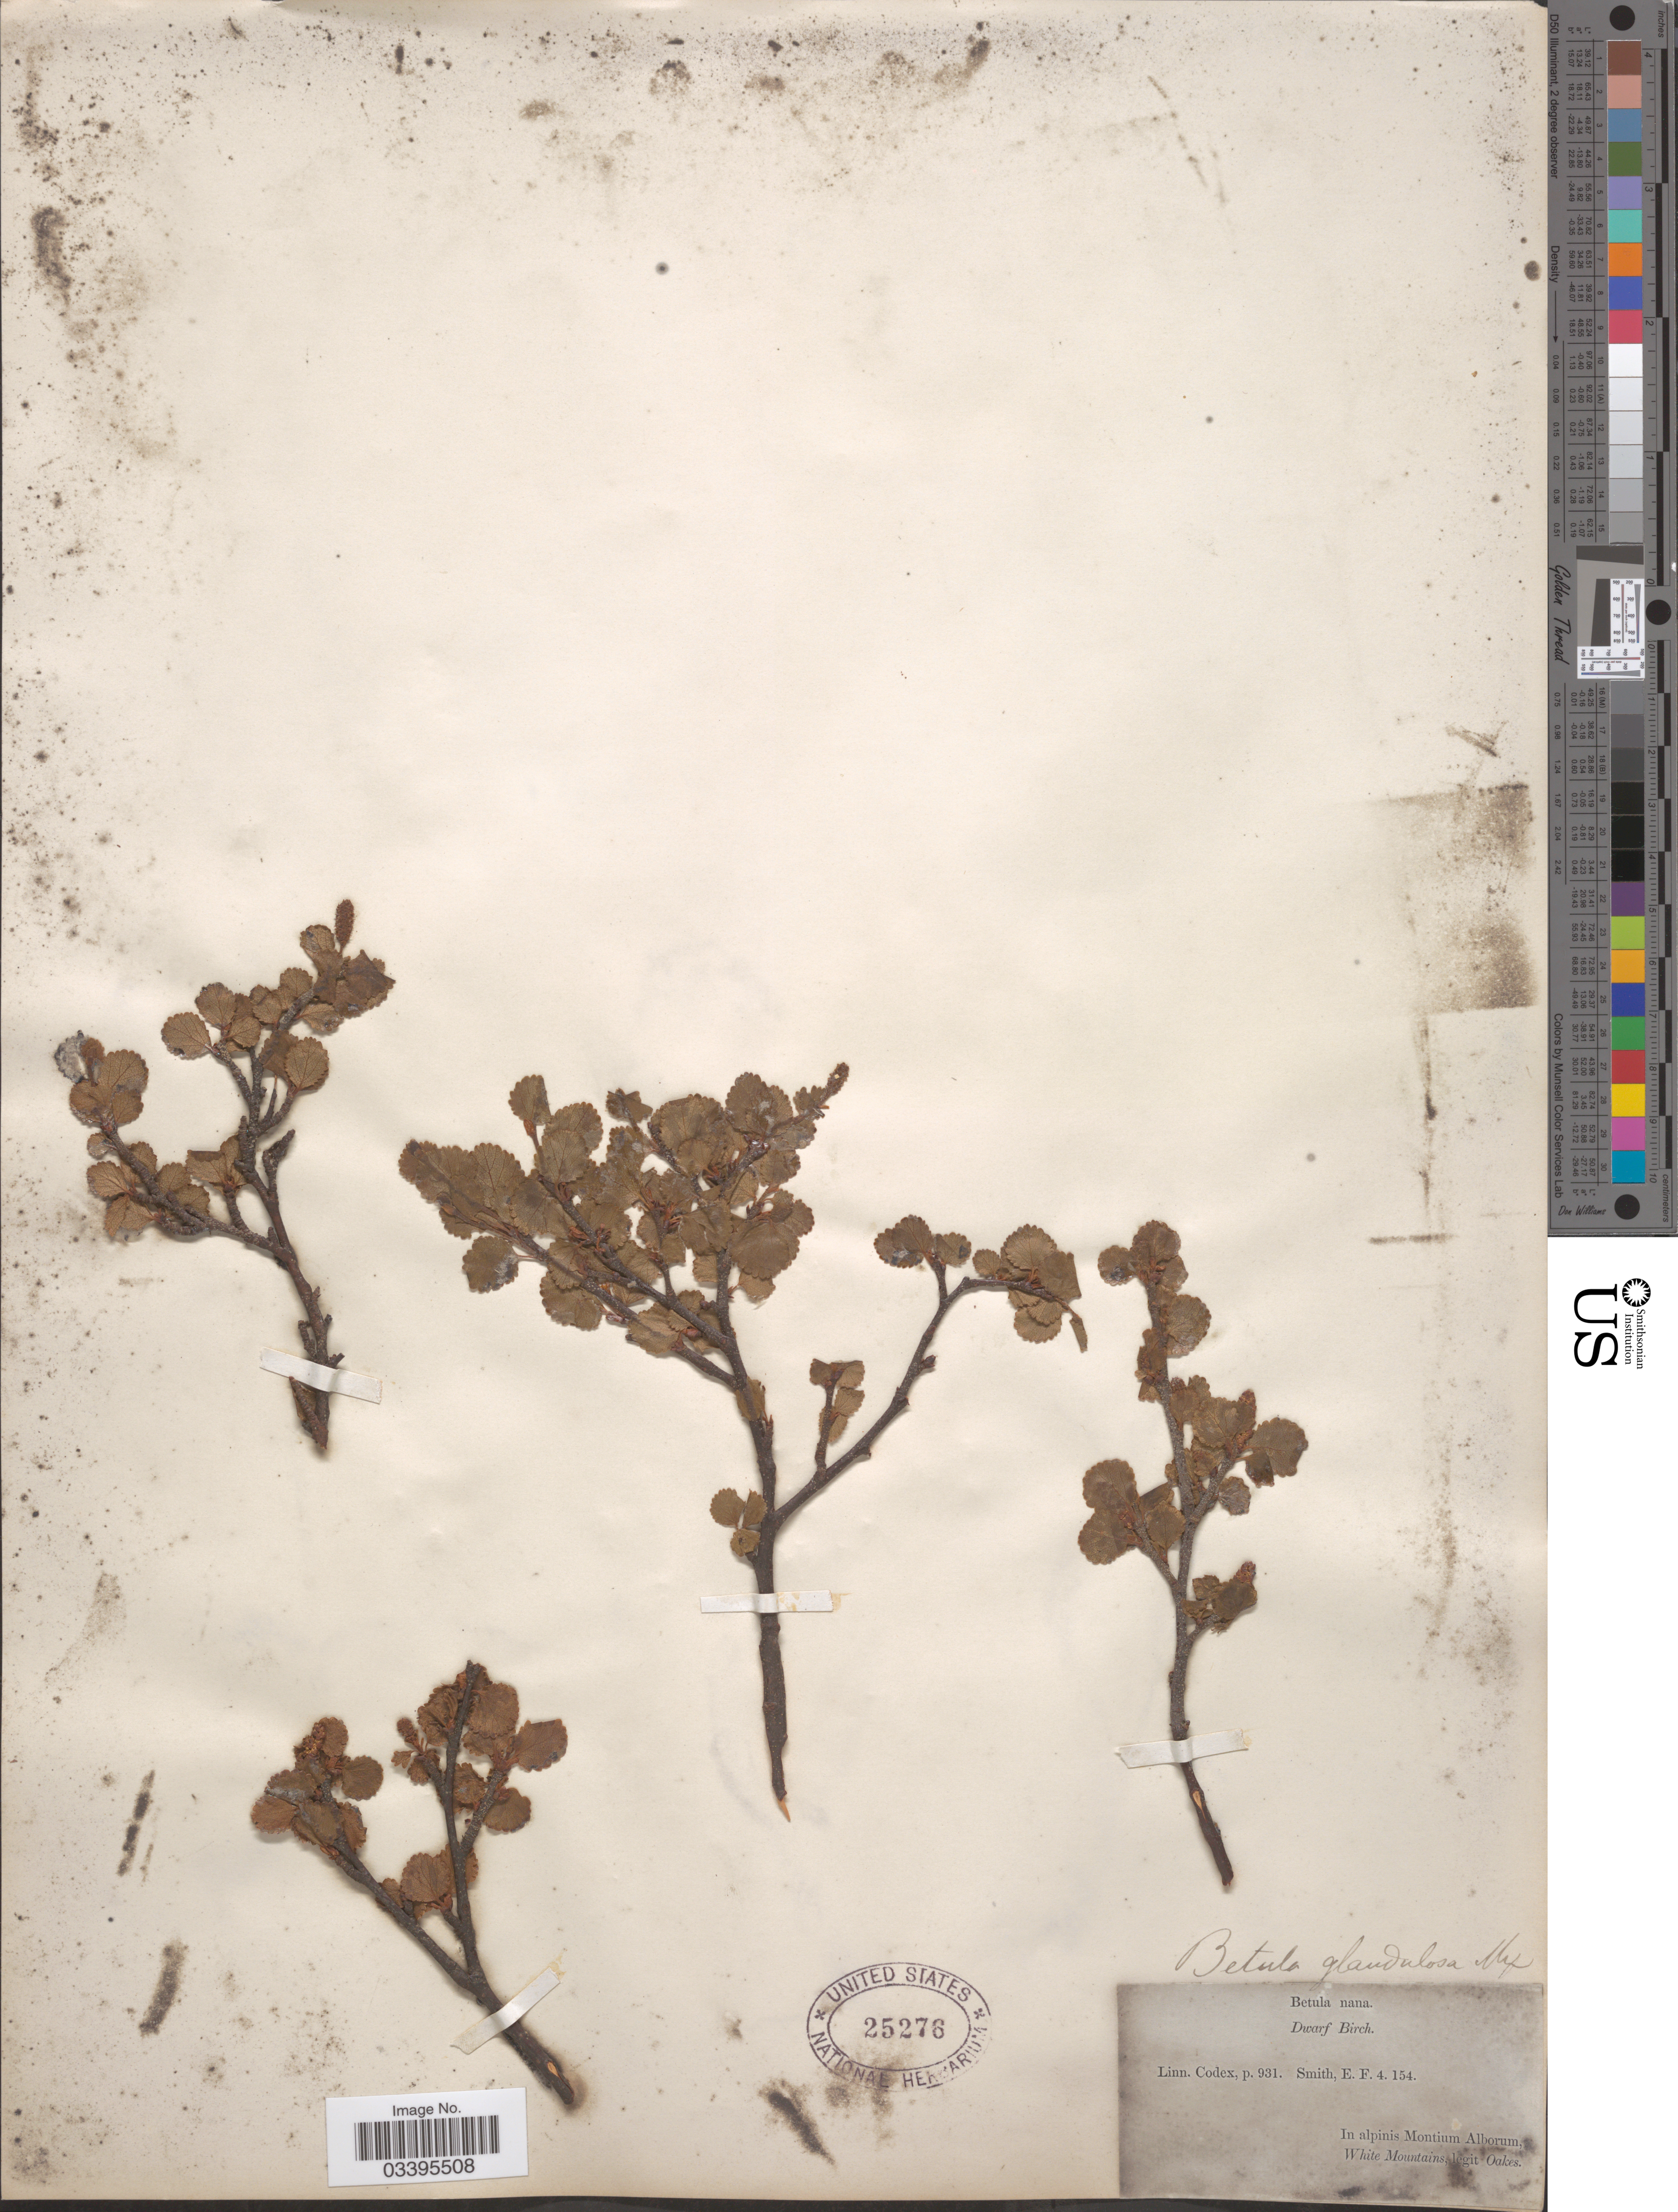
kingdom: Plantae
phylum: Tracheophyta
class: Magnoliopsida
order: Fagales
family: Betulaceae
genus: Betula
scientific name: Betula glandulosa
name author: Michx.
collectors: -. Oakes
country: United States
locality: White Mountains.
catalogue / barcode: US 25276